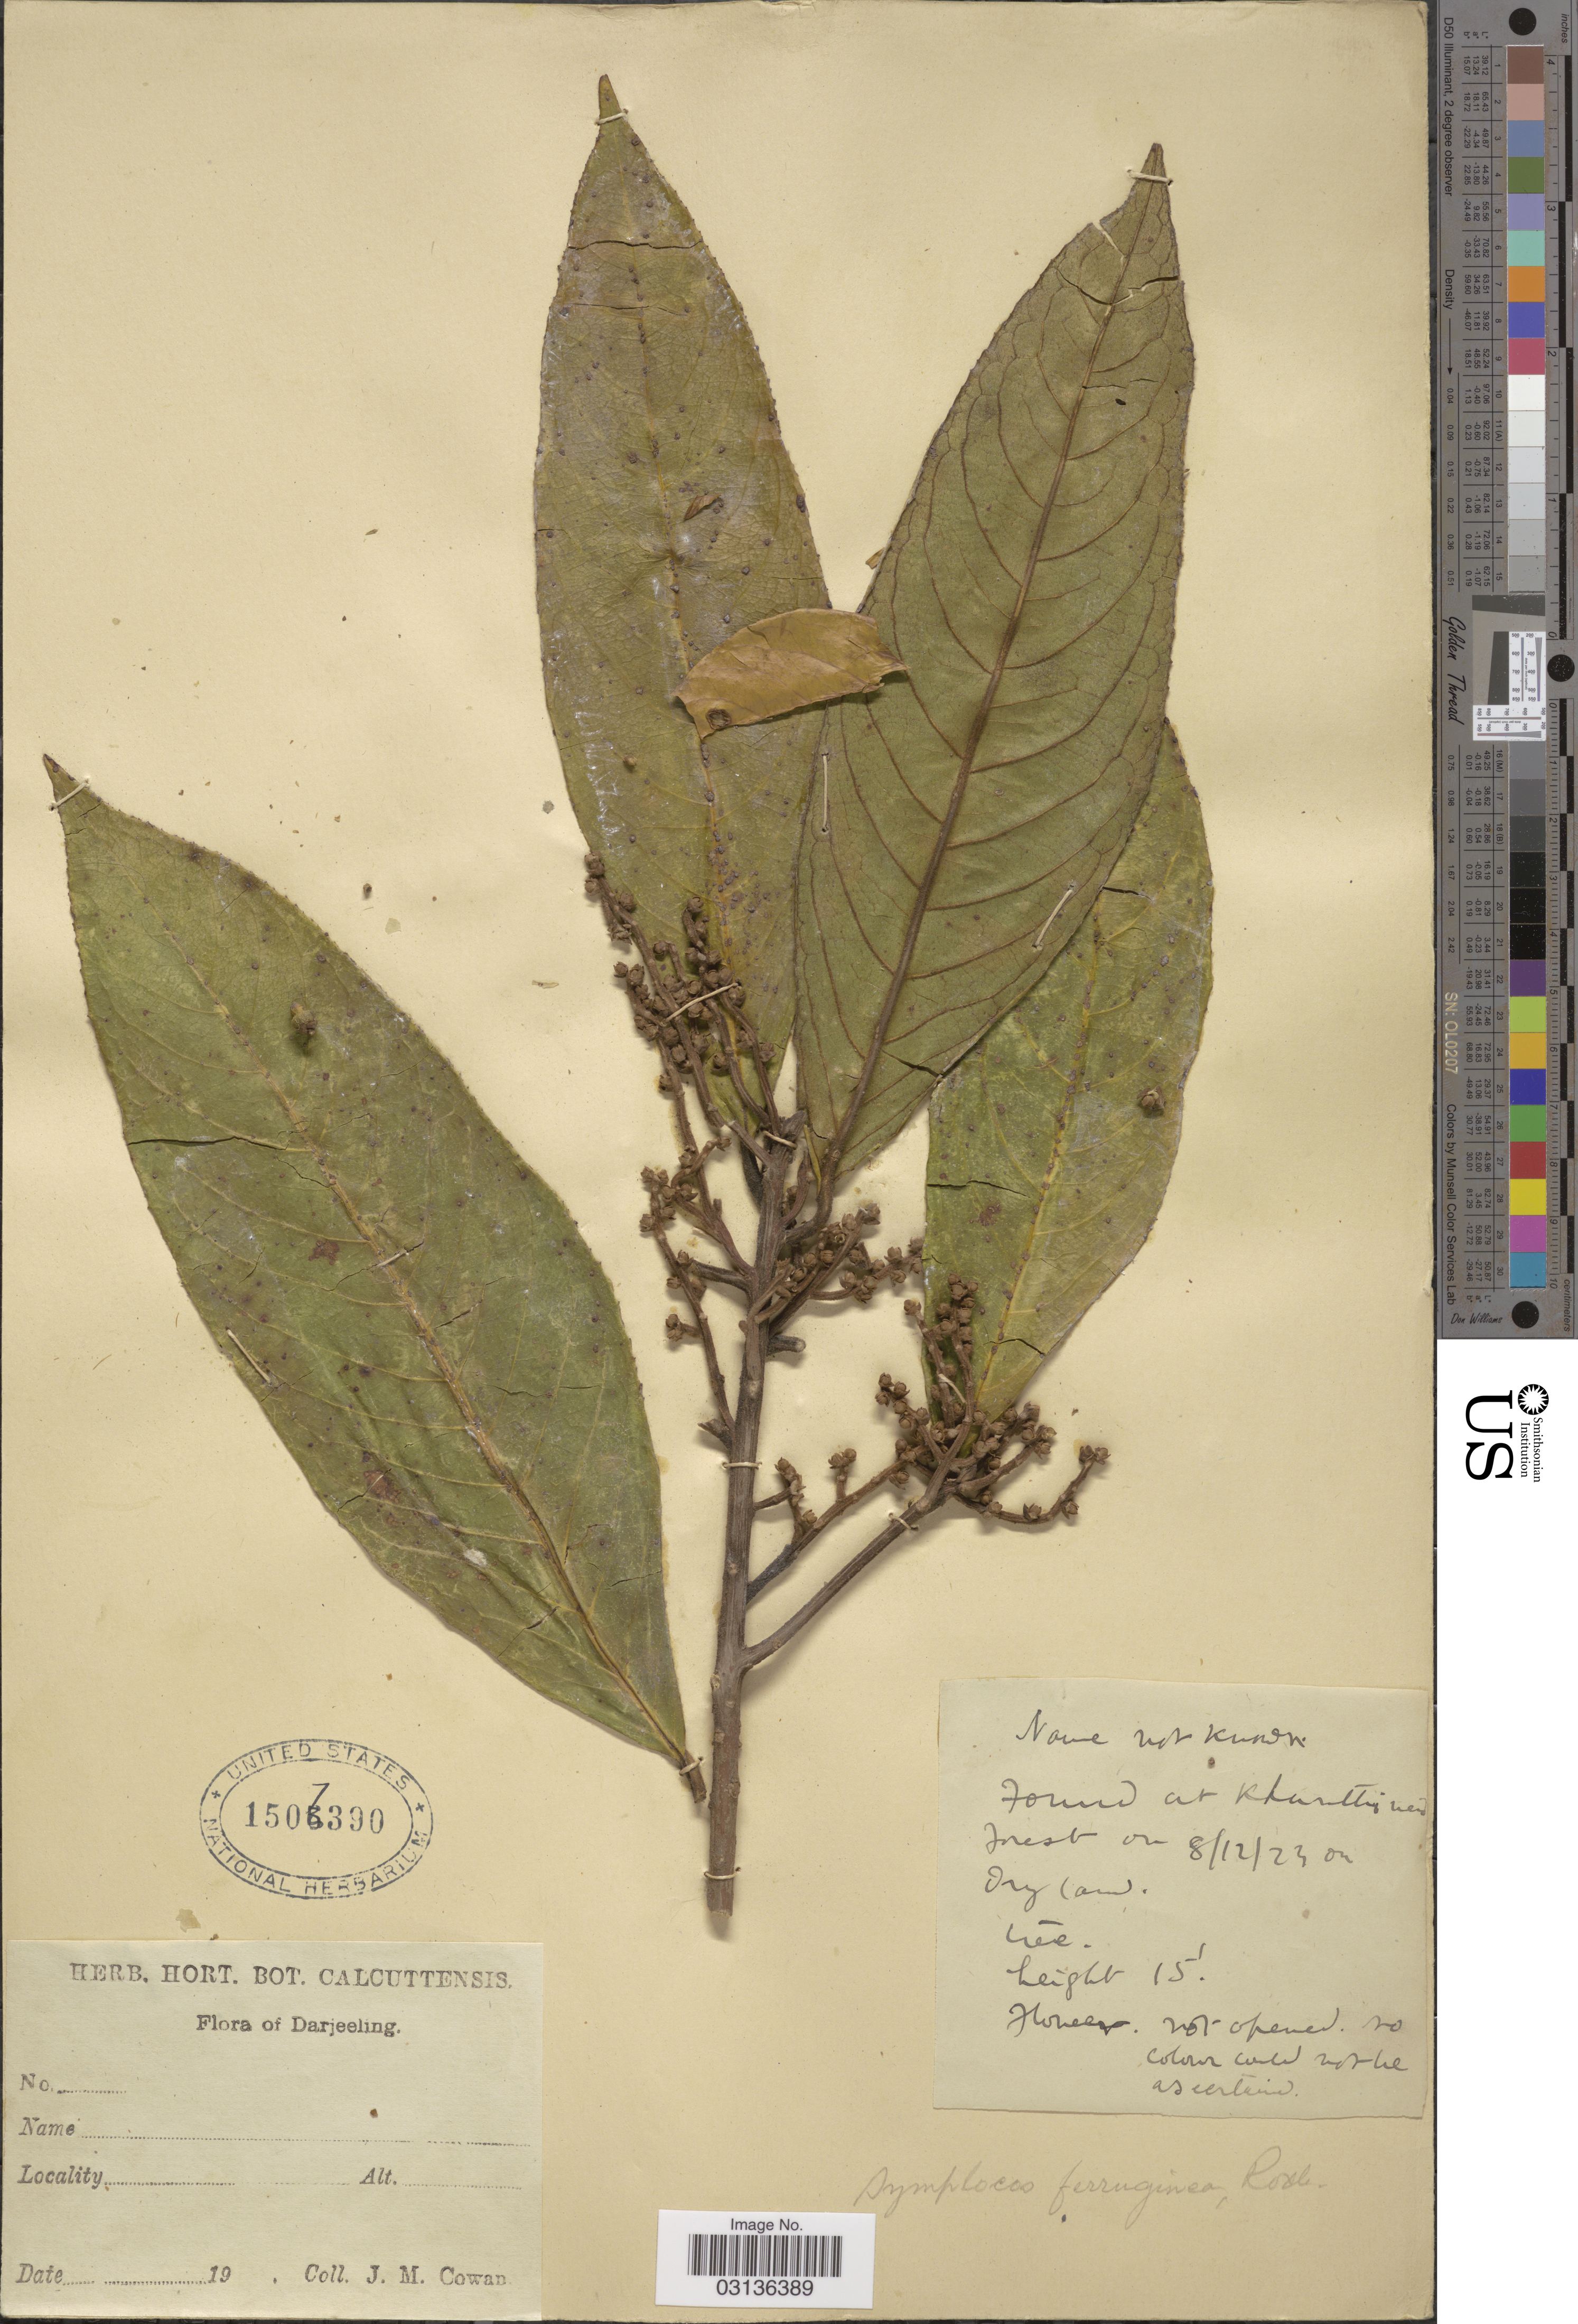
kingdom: Plantae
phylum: Tracheophyta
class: Magnoliopsida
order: Ericales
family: Symplocaceae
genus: Symplocos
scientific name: Symplocos cochinchinensis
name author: (Lour.) S. Moore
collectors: J. M. Cowan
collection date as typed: Transcribed d/m/y: 8/12/23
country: India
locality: Darjeeling. Town at Khurttinen forest. [interpreted]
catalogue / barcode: US 1507390